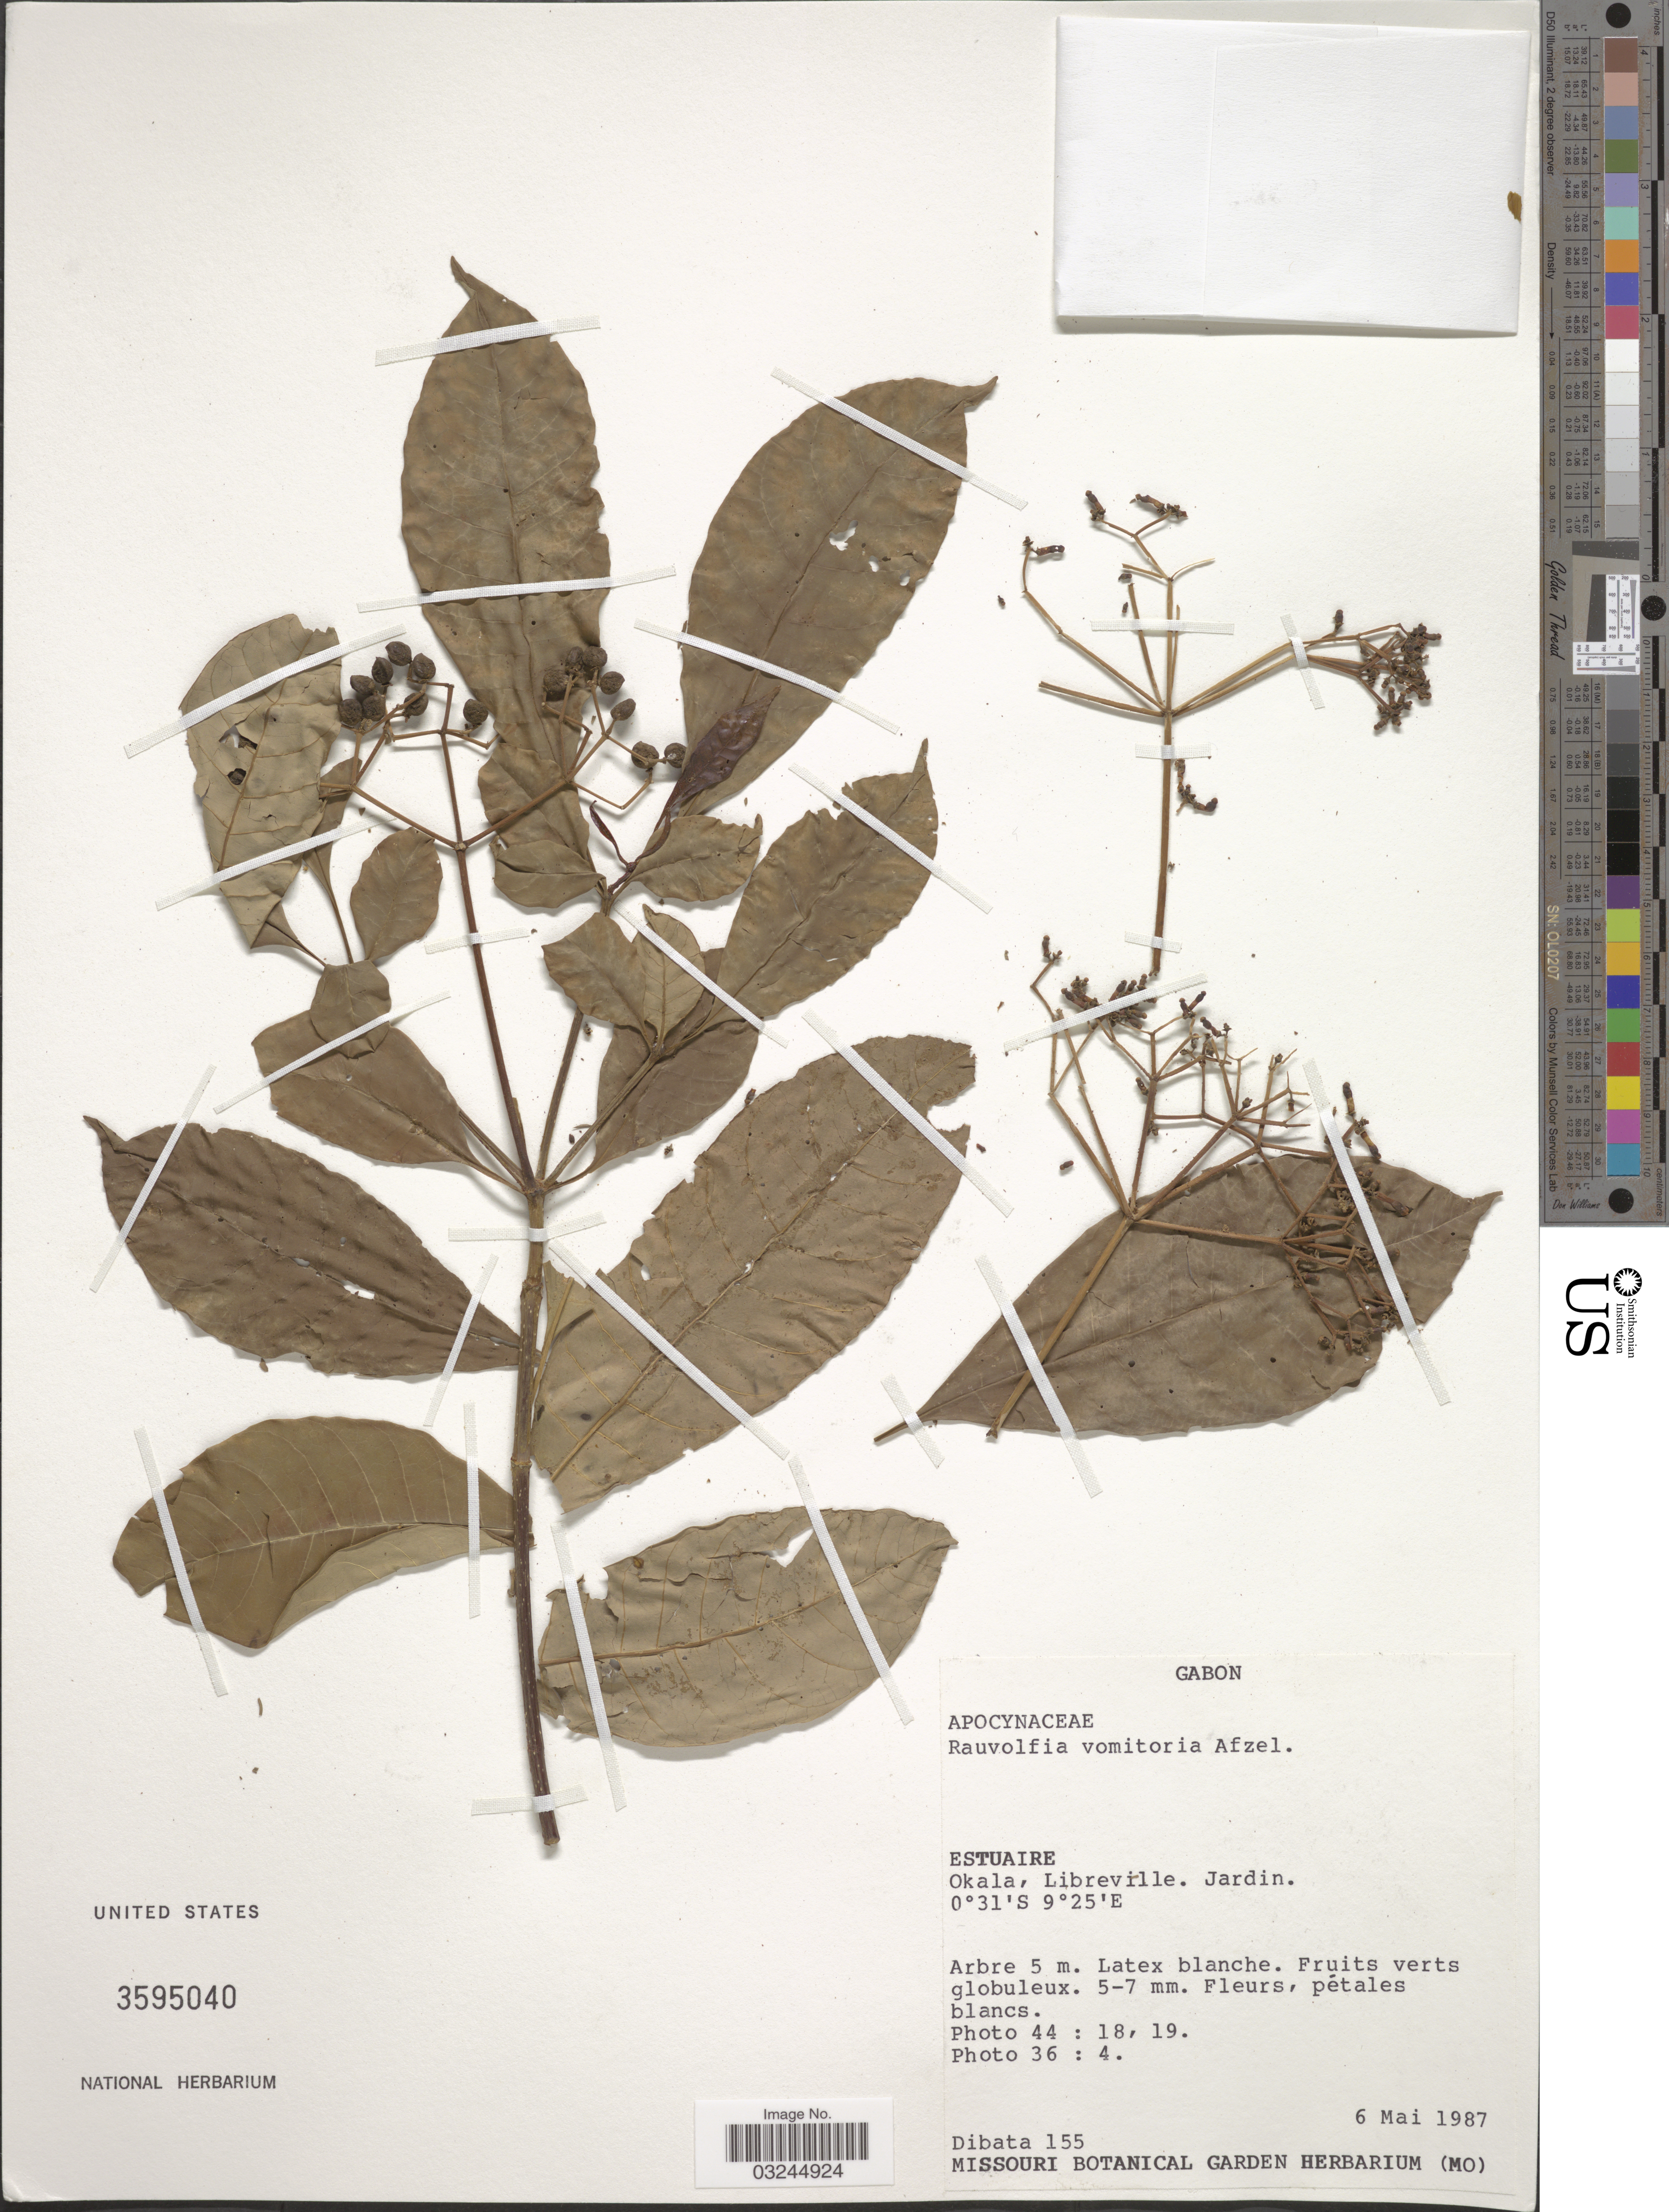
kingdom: Plantae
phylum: Tracheophyta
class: Magnoliopsida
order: Gentianales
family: Apocynaceae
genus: Rauvolfia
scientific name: Rauvolfia vomitoria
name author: Afzel.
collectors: Dibata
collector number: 155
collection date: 1987-05-06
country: Gabon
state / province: Estuaire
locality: Okala, Libreville. Jardin.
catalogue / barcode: US 3595040